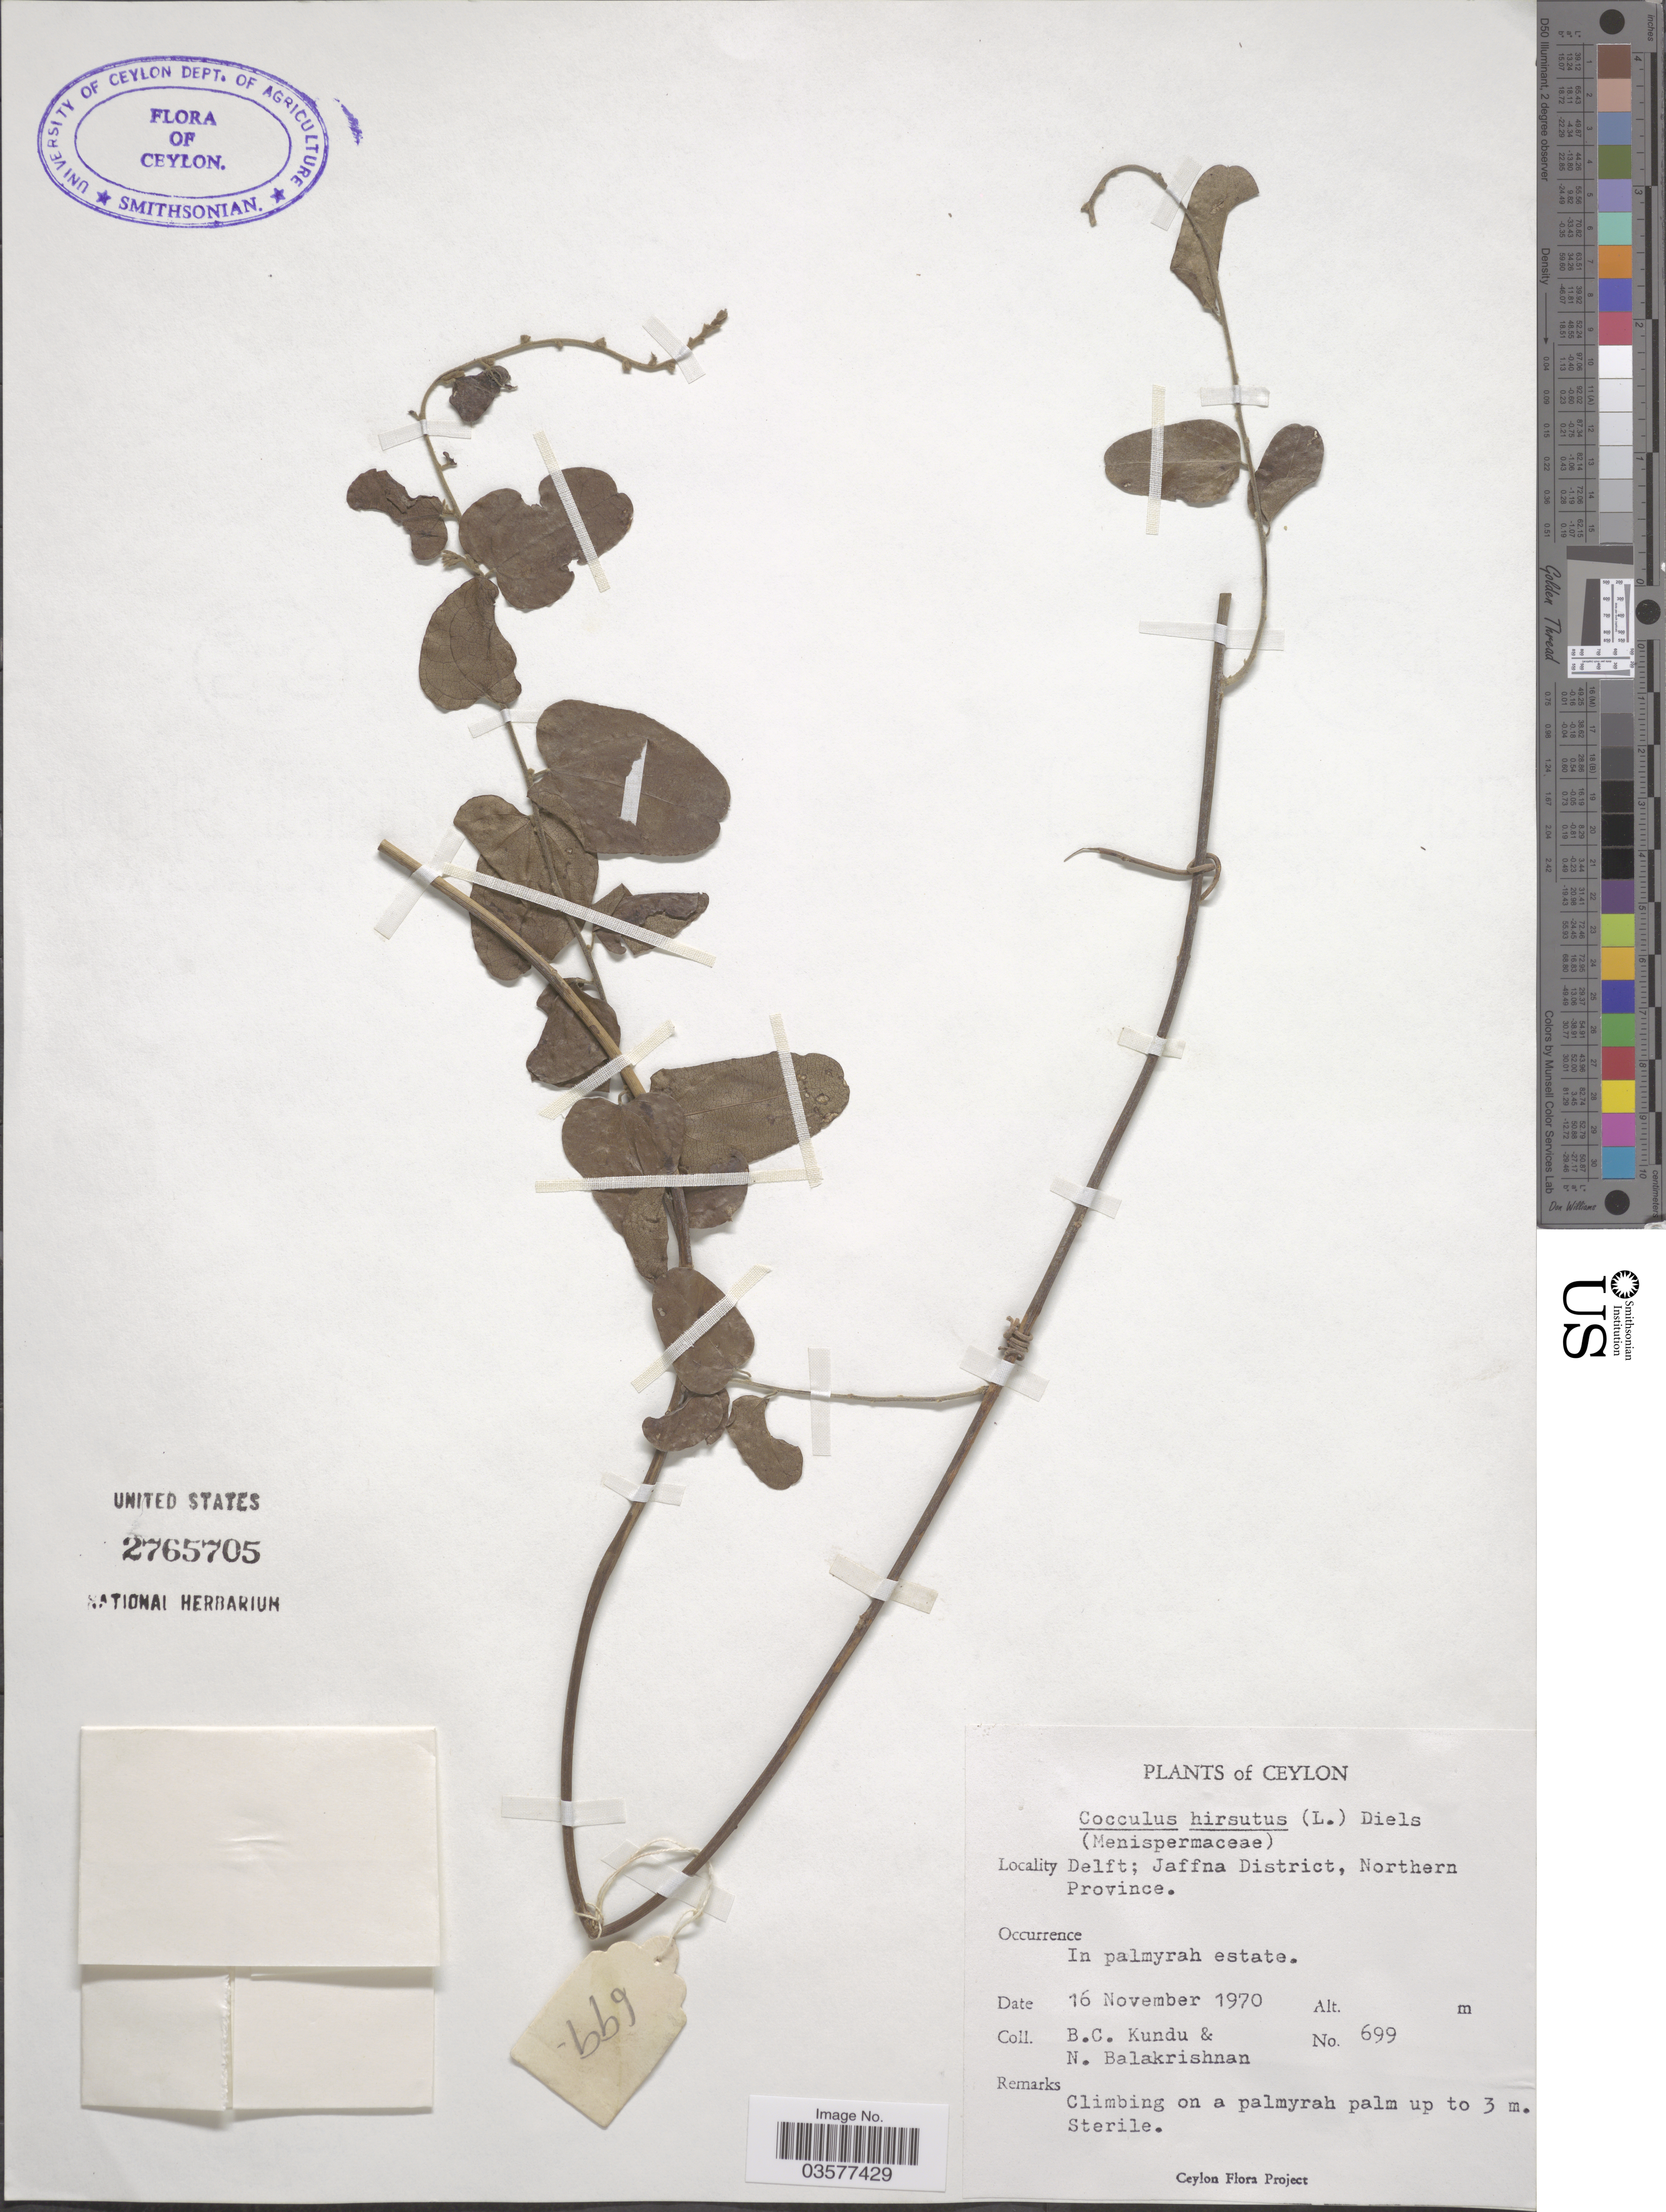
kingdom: Plantae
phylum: Tracheophyta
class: Magnoliopsida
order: Ranunculales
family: Menispermaceae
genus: Cocculus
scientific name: Cocculus hirsutus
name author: (L.) Diels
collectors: B. C. Kundu & N. Balakrishnan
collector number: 699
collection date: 1970-11-16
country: Sri Lanka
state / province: Northern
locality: Ceylon. Delft; Jaffna District. In palmyrah estate.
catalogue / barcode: US 2765705